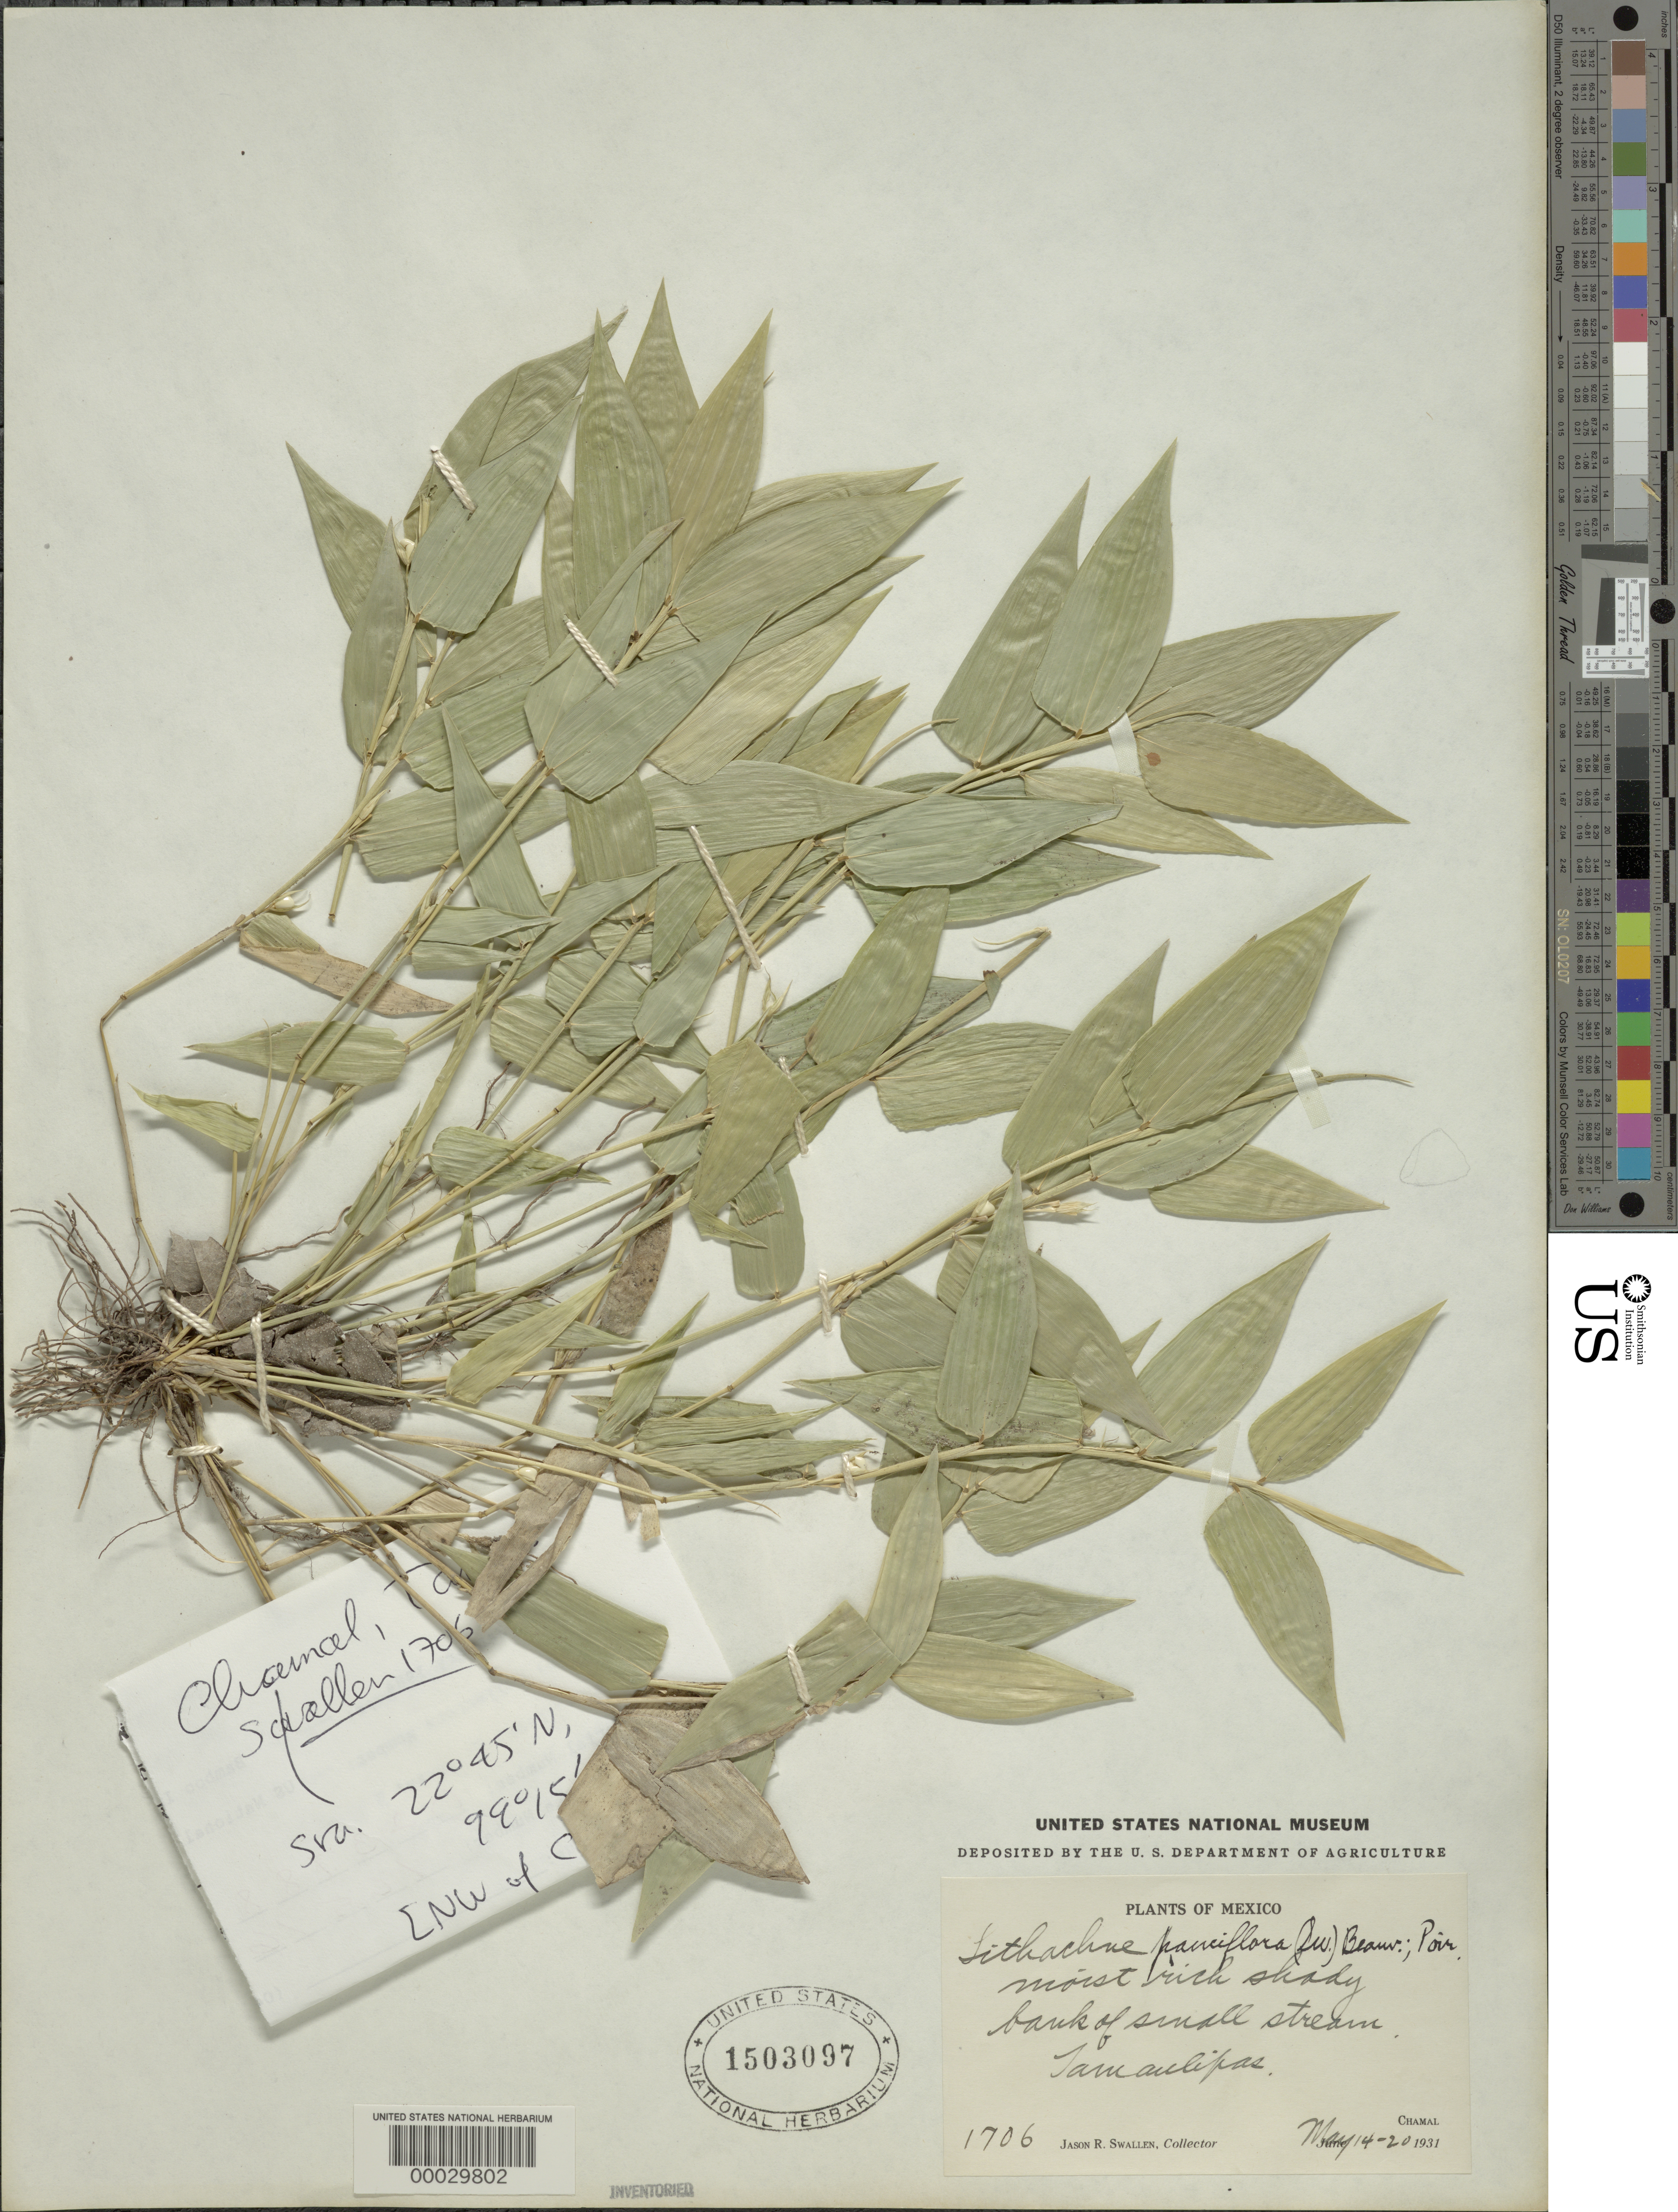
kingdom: Plantae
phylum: Tracheophyta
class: Liliopsida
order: Poales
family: Poaceae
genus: Lithachne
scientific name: Lithachne pauciflora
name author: (Sw.) P. Beauv.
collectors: J. R. Swallen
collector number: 1706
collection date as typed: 14 May 1931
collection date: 1931-05-14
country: Mexico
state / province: Tamaulipas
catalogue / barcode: US 1503097